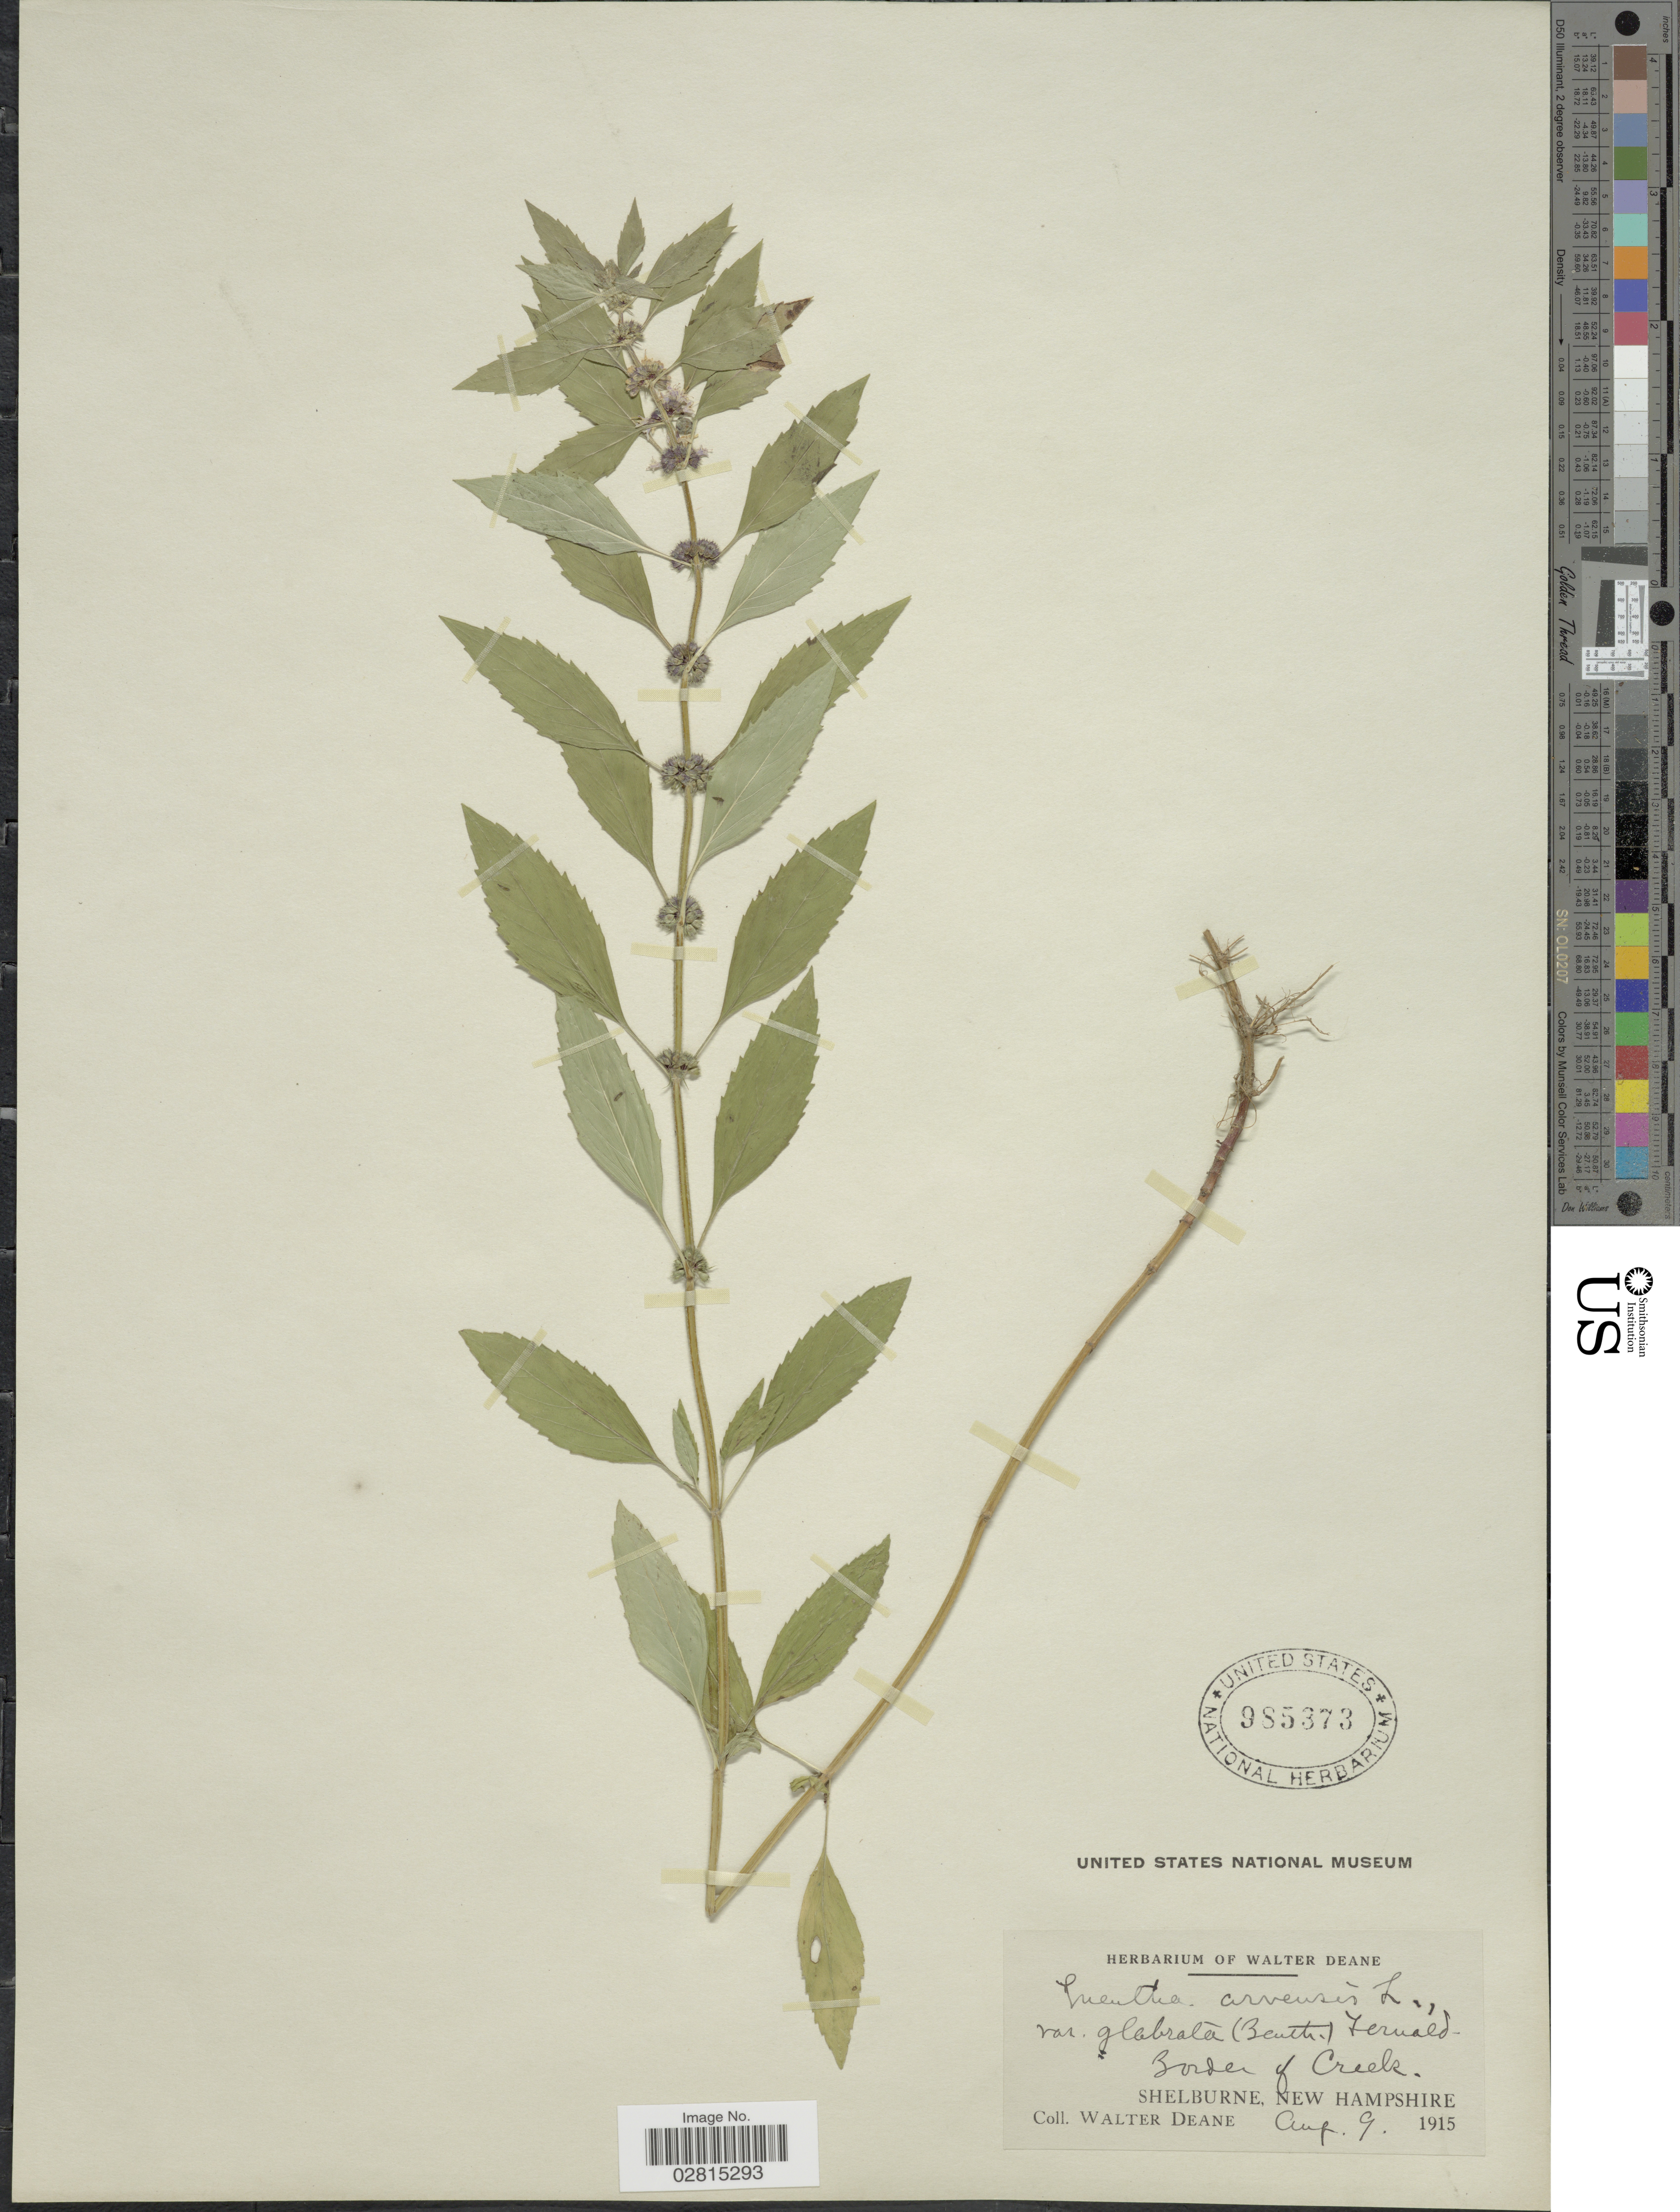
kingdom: Plantae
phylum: Tracheophyta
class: Magnoliopsida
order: Lamiales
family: Lamiaceae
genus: Mentha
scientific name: Mentha canadensis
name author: L.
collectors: W. Deane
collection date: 1915-08-09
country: United States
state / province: New Hampshire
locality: Border of Creek, Shelburne.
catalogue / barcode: US 985373